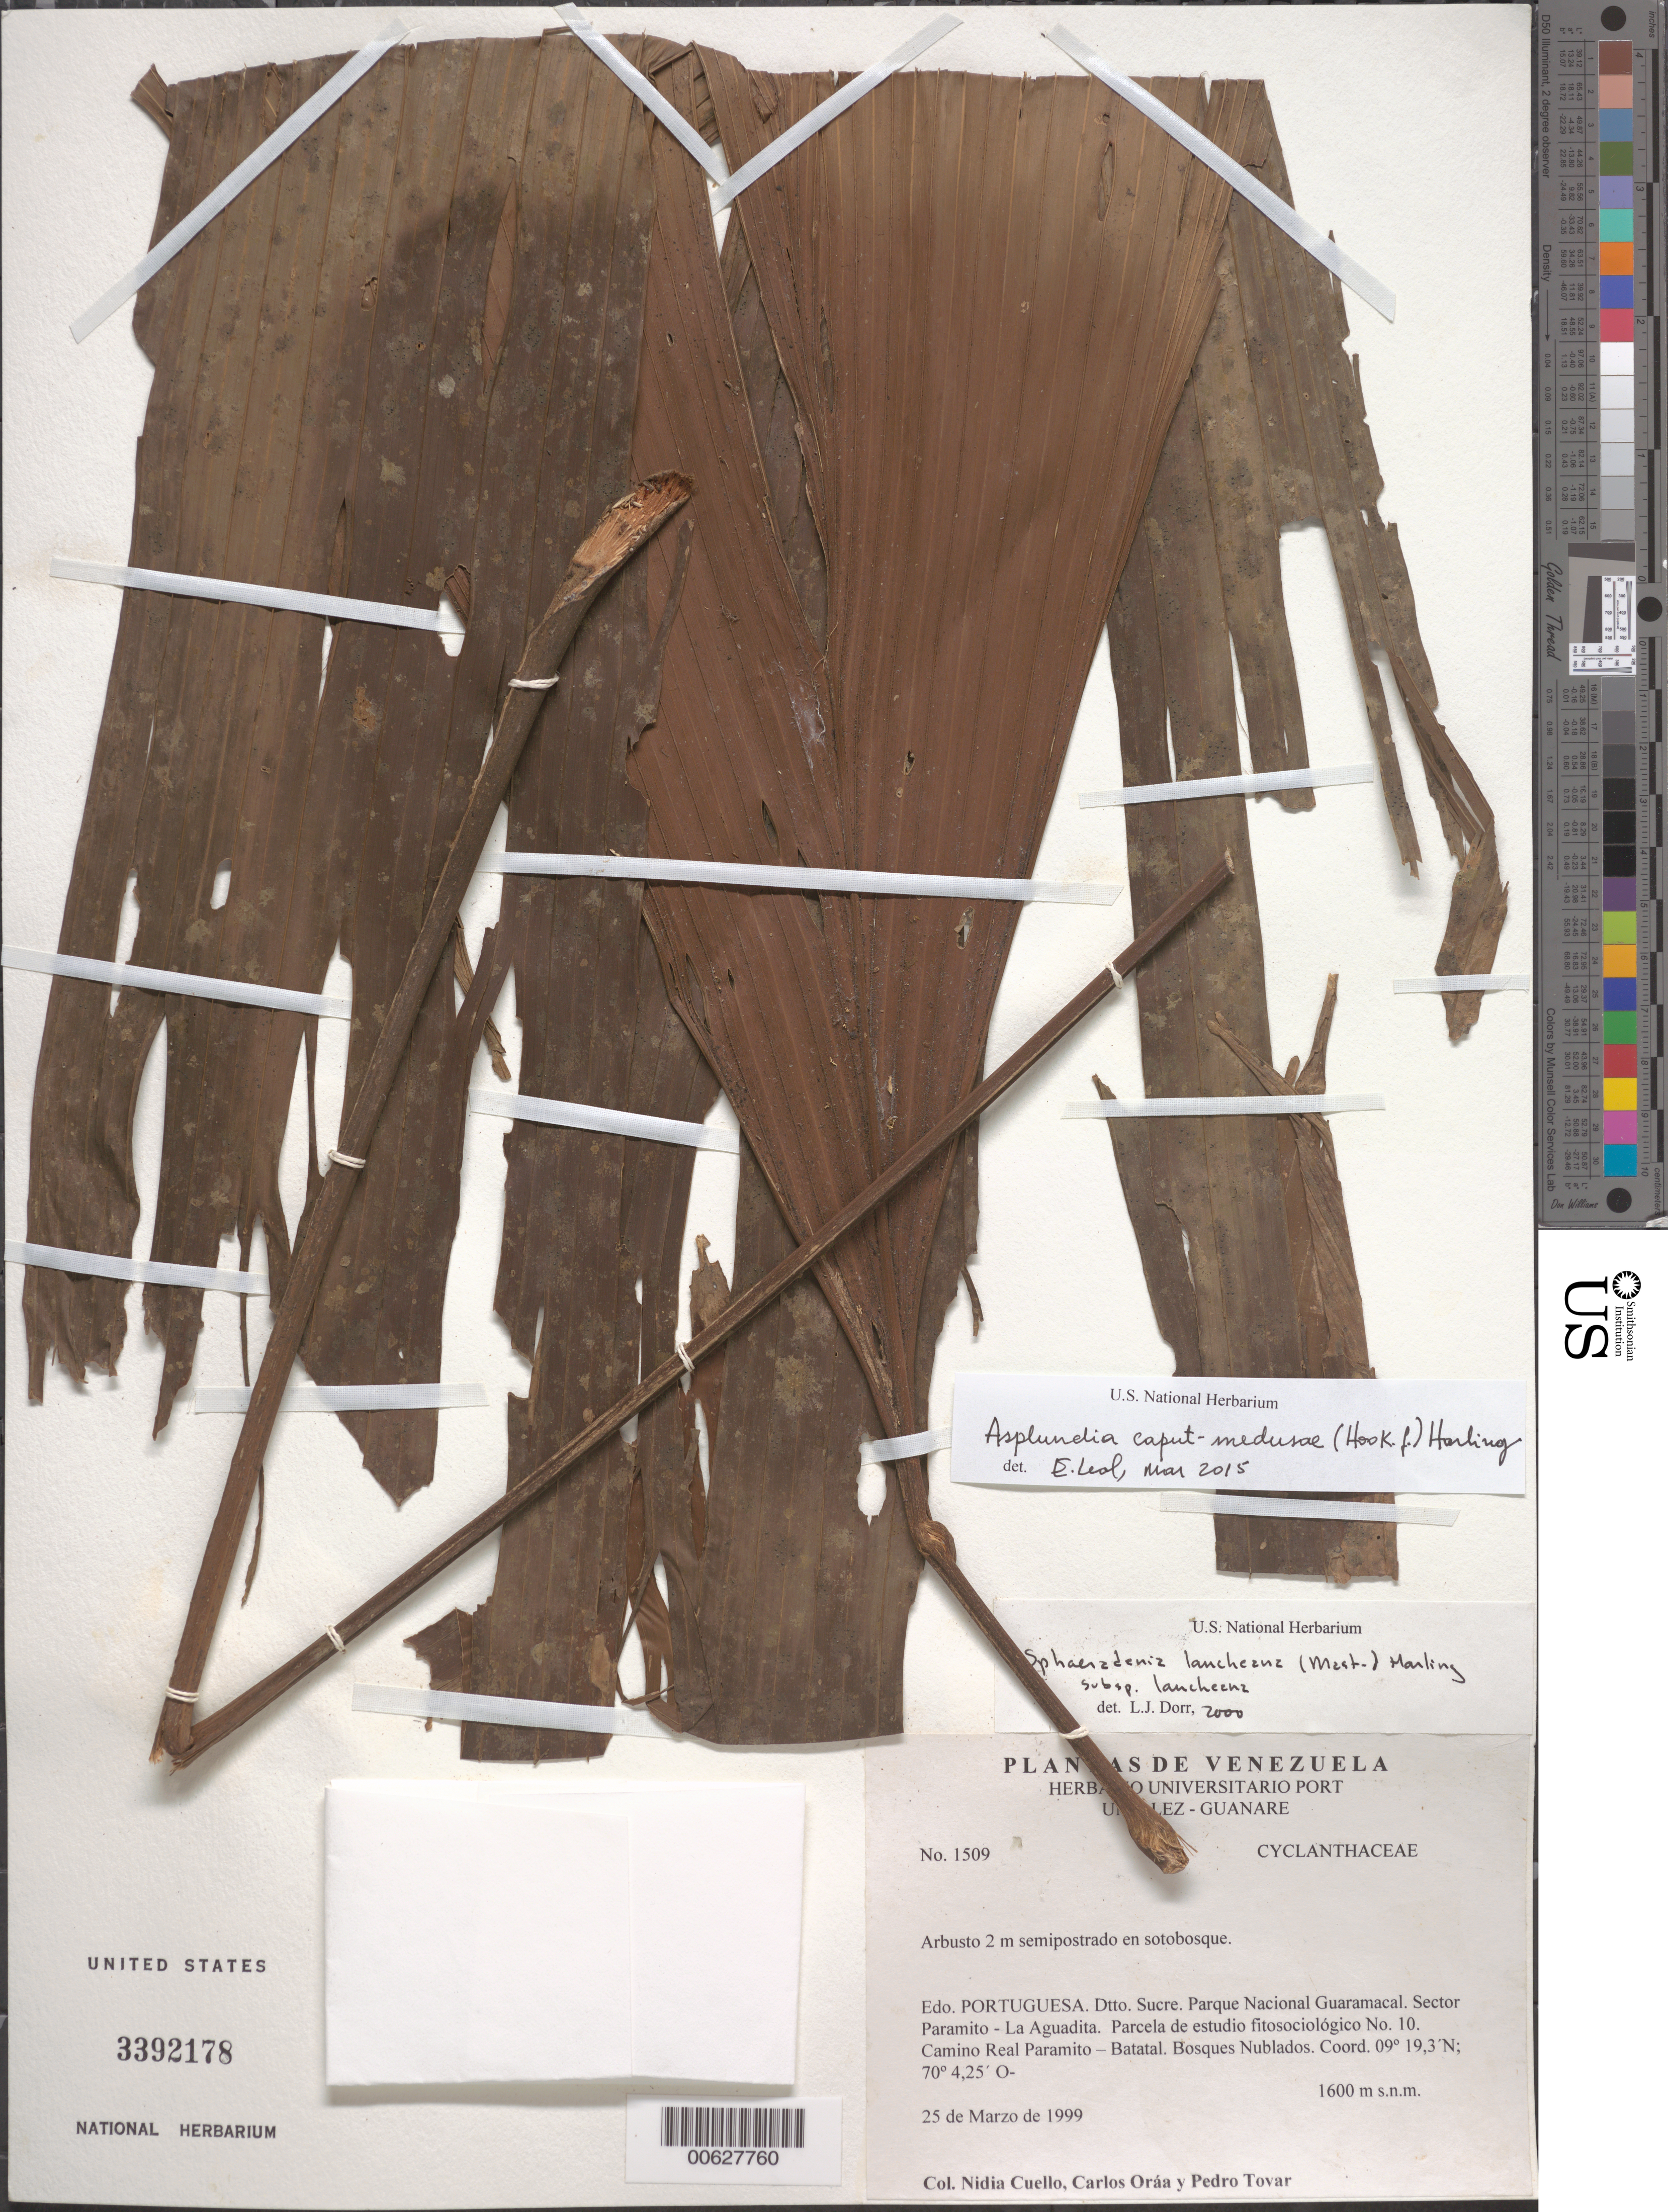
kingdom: Plantae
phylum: Tracheophyta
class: Liliopsida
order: Pandanales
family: Cyclanthaceae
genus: Asplundia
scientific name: Asplundia caput-medusae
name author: (Hook. f.) Harling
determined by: Leal, E. S.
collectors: N. L. Cuello, C. Oráa & P. Tovar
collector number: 1509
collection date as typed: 25 Mar 1999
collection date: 1999-03-25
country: Venezuela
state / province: Portuguesa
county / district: Sucre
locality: Parque Nacional Guaramacal. Sector Paramito - La Aguadita. Camino Real Paramito - Batatal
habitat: Bosques nubladas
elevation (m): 1600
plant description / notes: PORT, US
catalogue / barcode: US 3392178